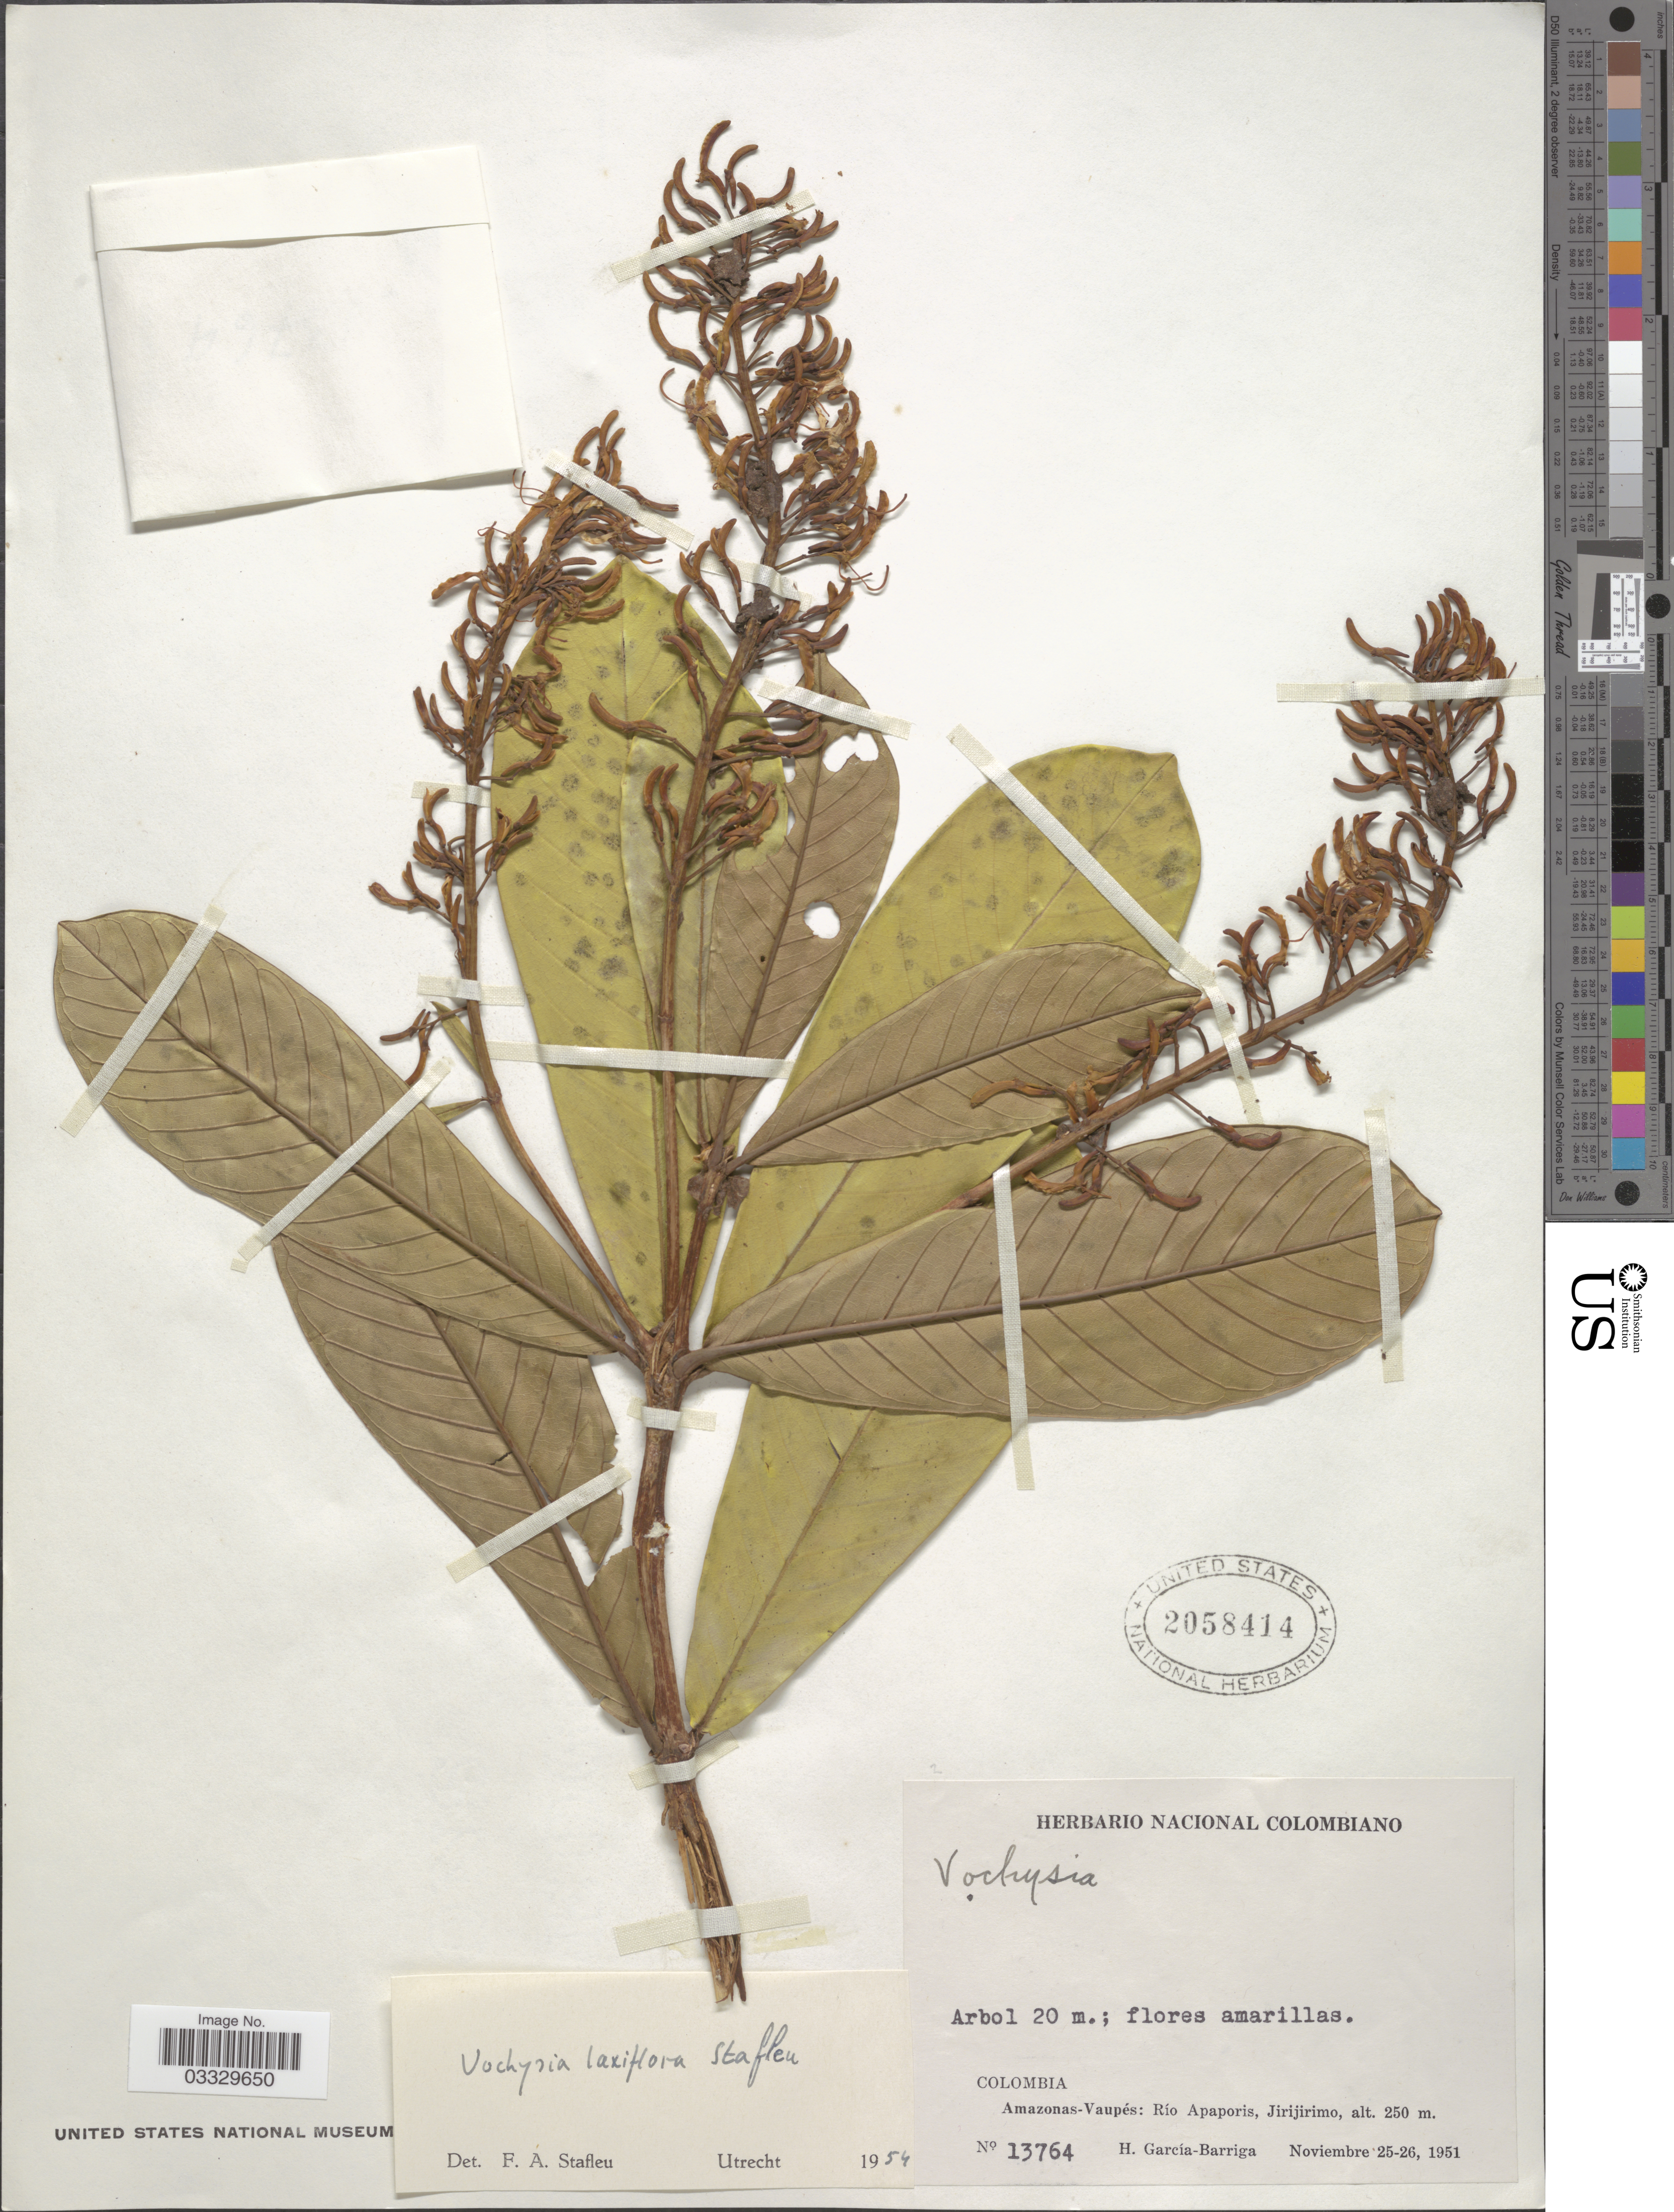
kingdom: Plantae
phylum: Tracheophyta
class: Magnoliopsida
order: Myrtales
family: Vochysiaceae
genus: Vochysia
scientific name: Vochysia laxiflora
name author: Stafleu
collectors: H. García Barriga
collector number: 13764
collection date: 1951-11-25/1951-11-26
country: Colombia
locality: Amazonas-Vaupés. Río Apaporis, Jirijirimo.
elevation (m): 250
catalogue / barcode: US 2058414